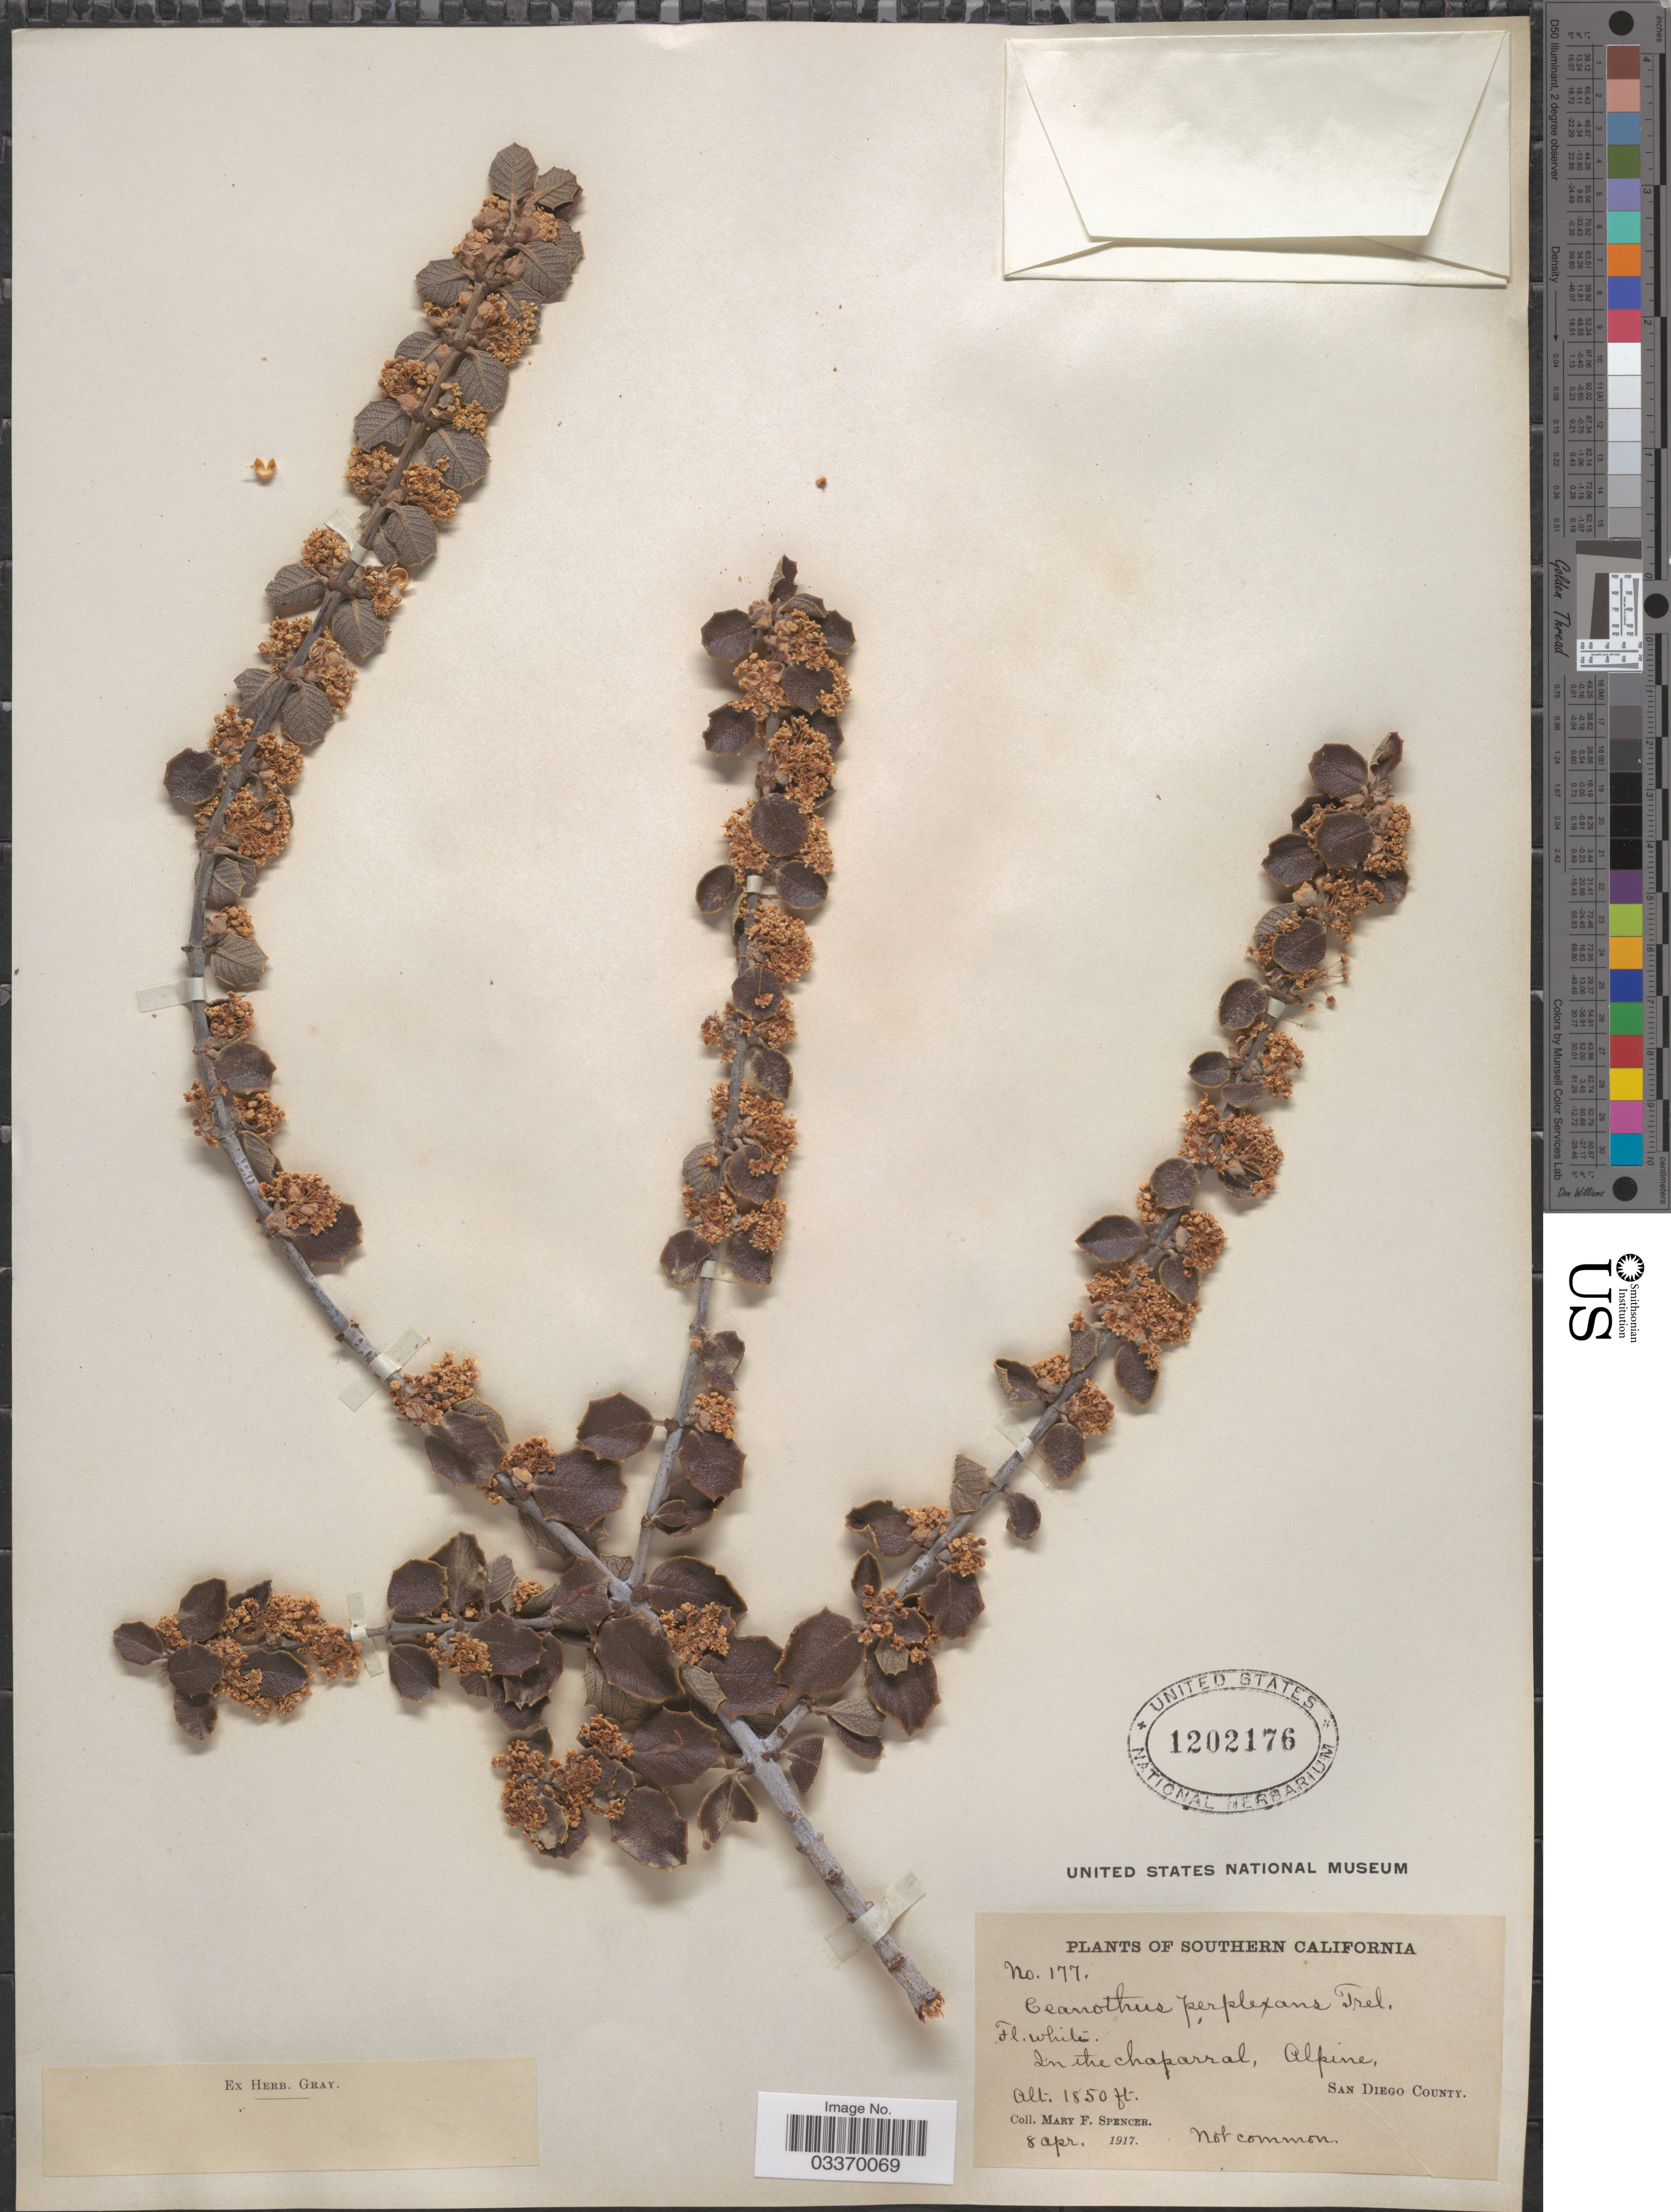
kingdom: Plantae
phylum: Tracheophyta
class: Magnoliopsida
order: Rosales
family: Rhamnaceae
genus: Ceanothus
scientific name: Ceanothus perplexans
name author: Trel.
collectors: M. Spencer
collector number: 177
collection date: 1917-04-08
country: United States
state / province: California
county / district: San Diego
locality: Southern California. In the chaparral, Alpine, San Diego County.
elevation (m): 564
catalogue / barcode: US 1202176